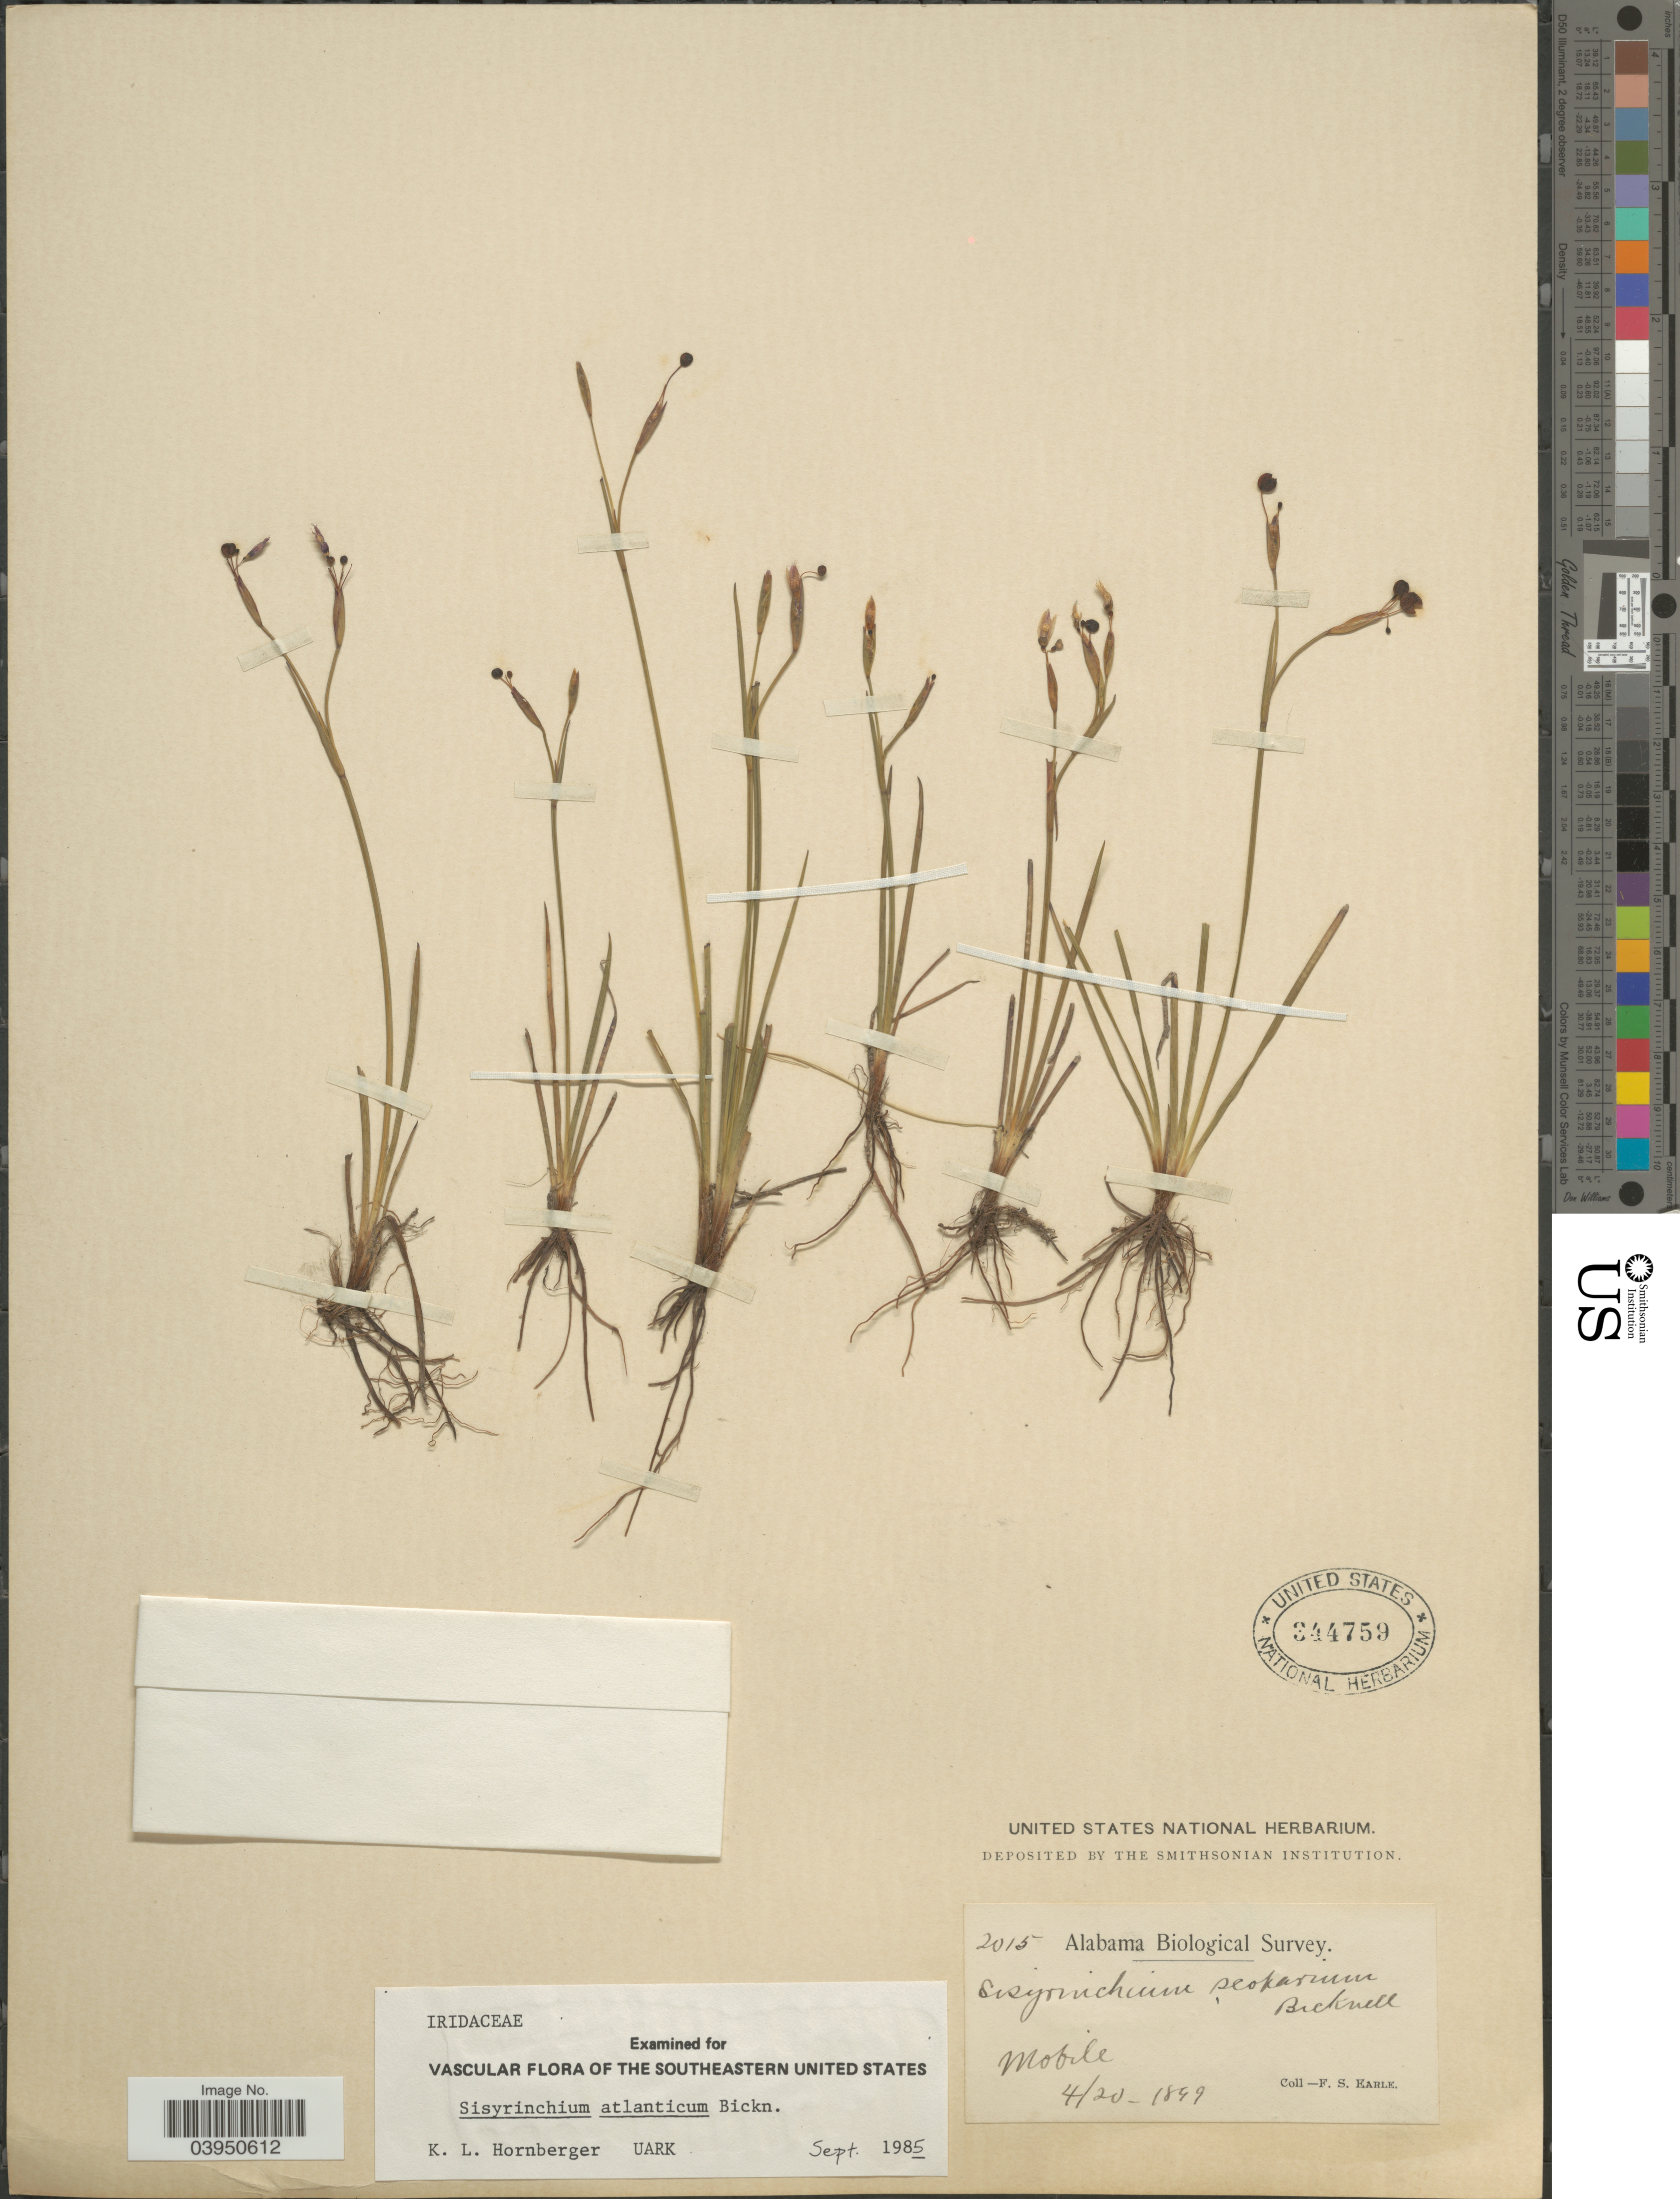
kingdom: Plantae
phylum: Tracheophyta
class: Liliopsida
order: Asparagales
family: Iridaceae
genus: Sisyrinchium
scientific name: Sisyrinchium atlanticum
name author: E.P. Bicknell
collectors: F. S. Earle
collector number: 2015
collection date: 1849-04-20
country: United States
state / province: Alabama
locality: Mobile.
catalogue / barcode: US 344759